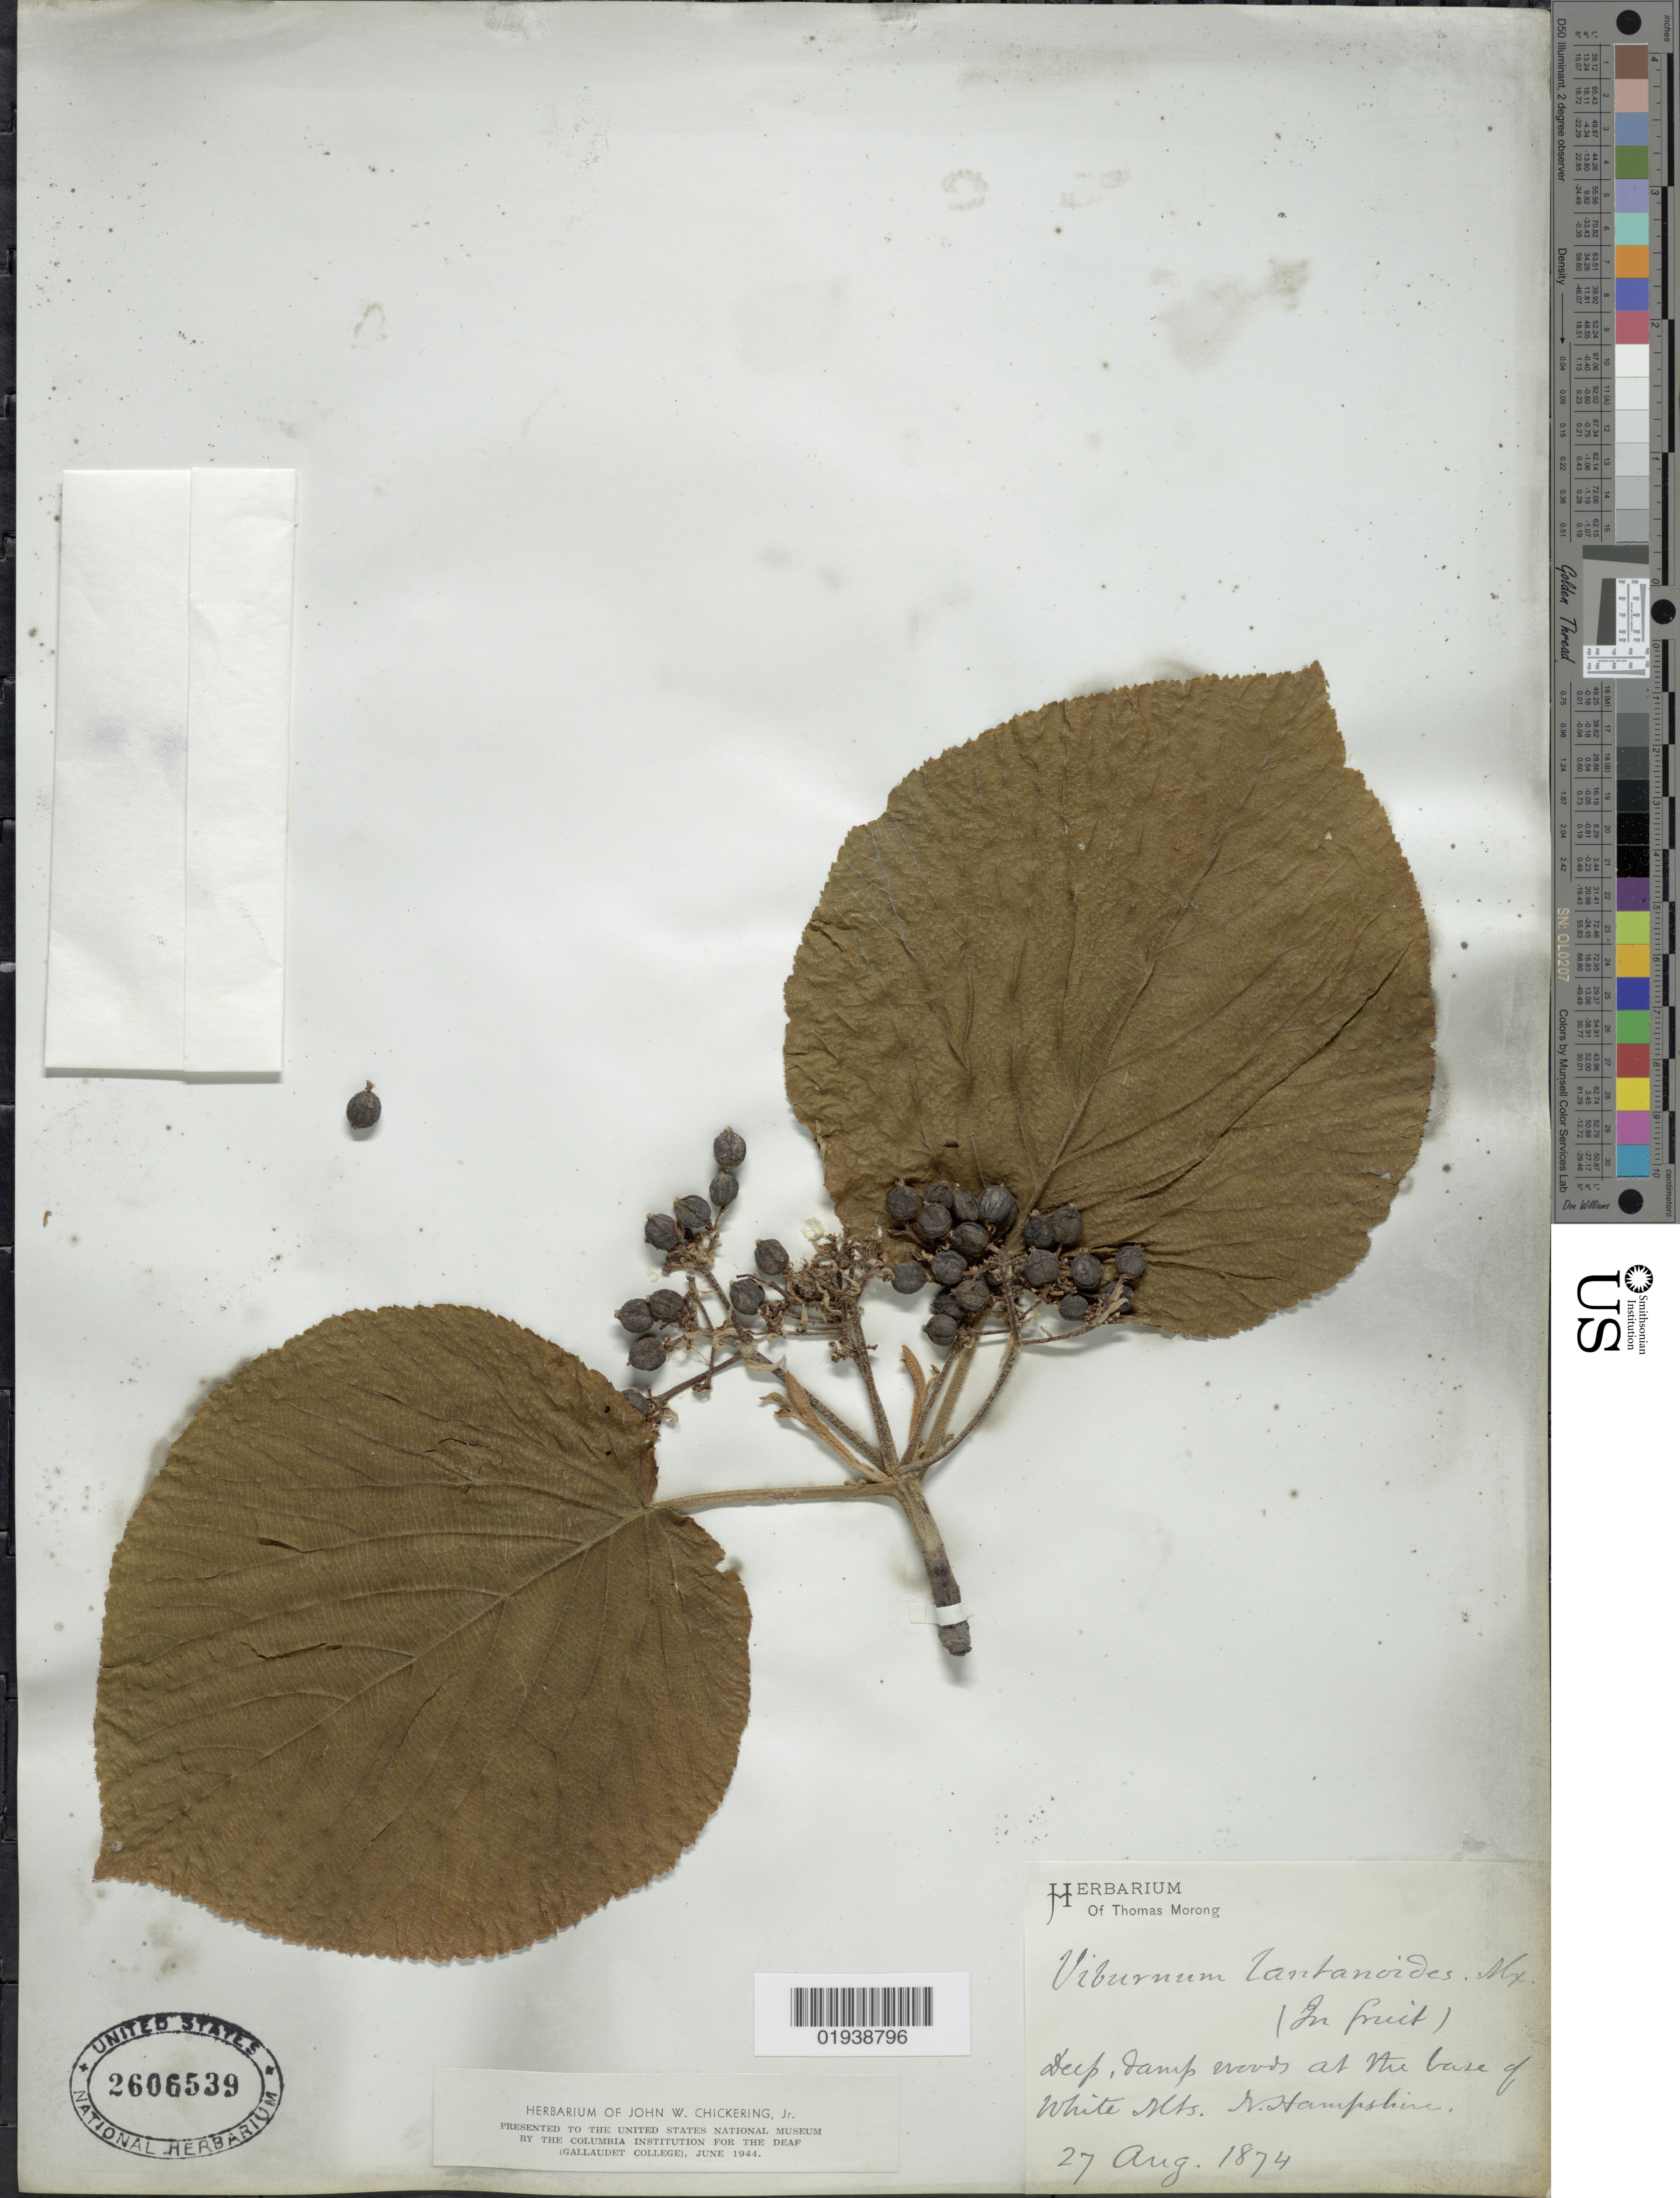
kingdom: Plantae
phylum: Tracheophyta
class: Magnoliopsida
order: Dipsacales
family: Viburnaceae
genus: Viburnum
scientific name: Viburnum lantanoides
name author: Michx.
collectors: ex Herb. T. Morong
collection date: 1874-08-27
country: United States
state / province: New Hampshire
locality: Deep, damp woods at the base of White Mts.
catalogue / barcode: US 2606539